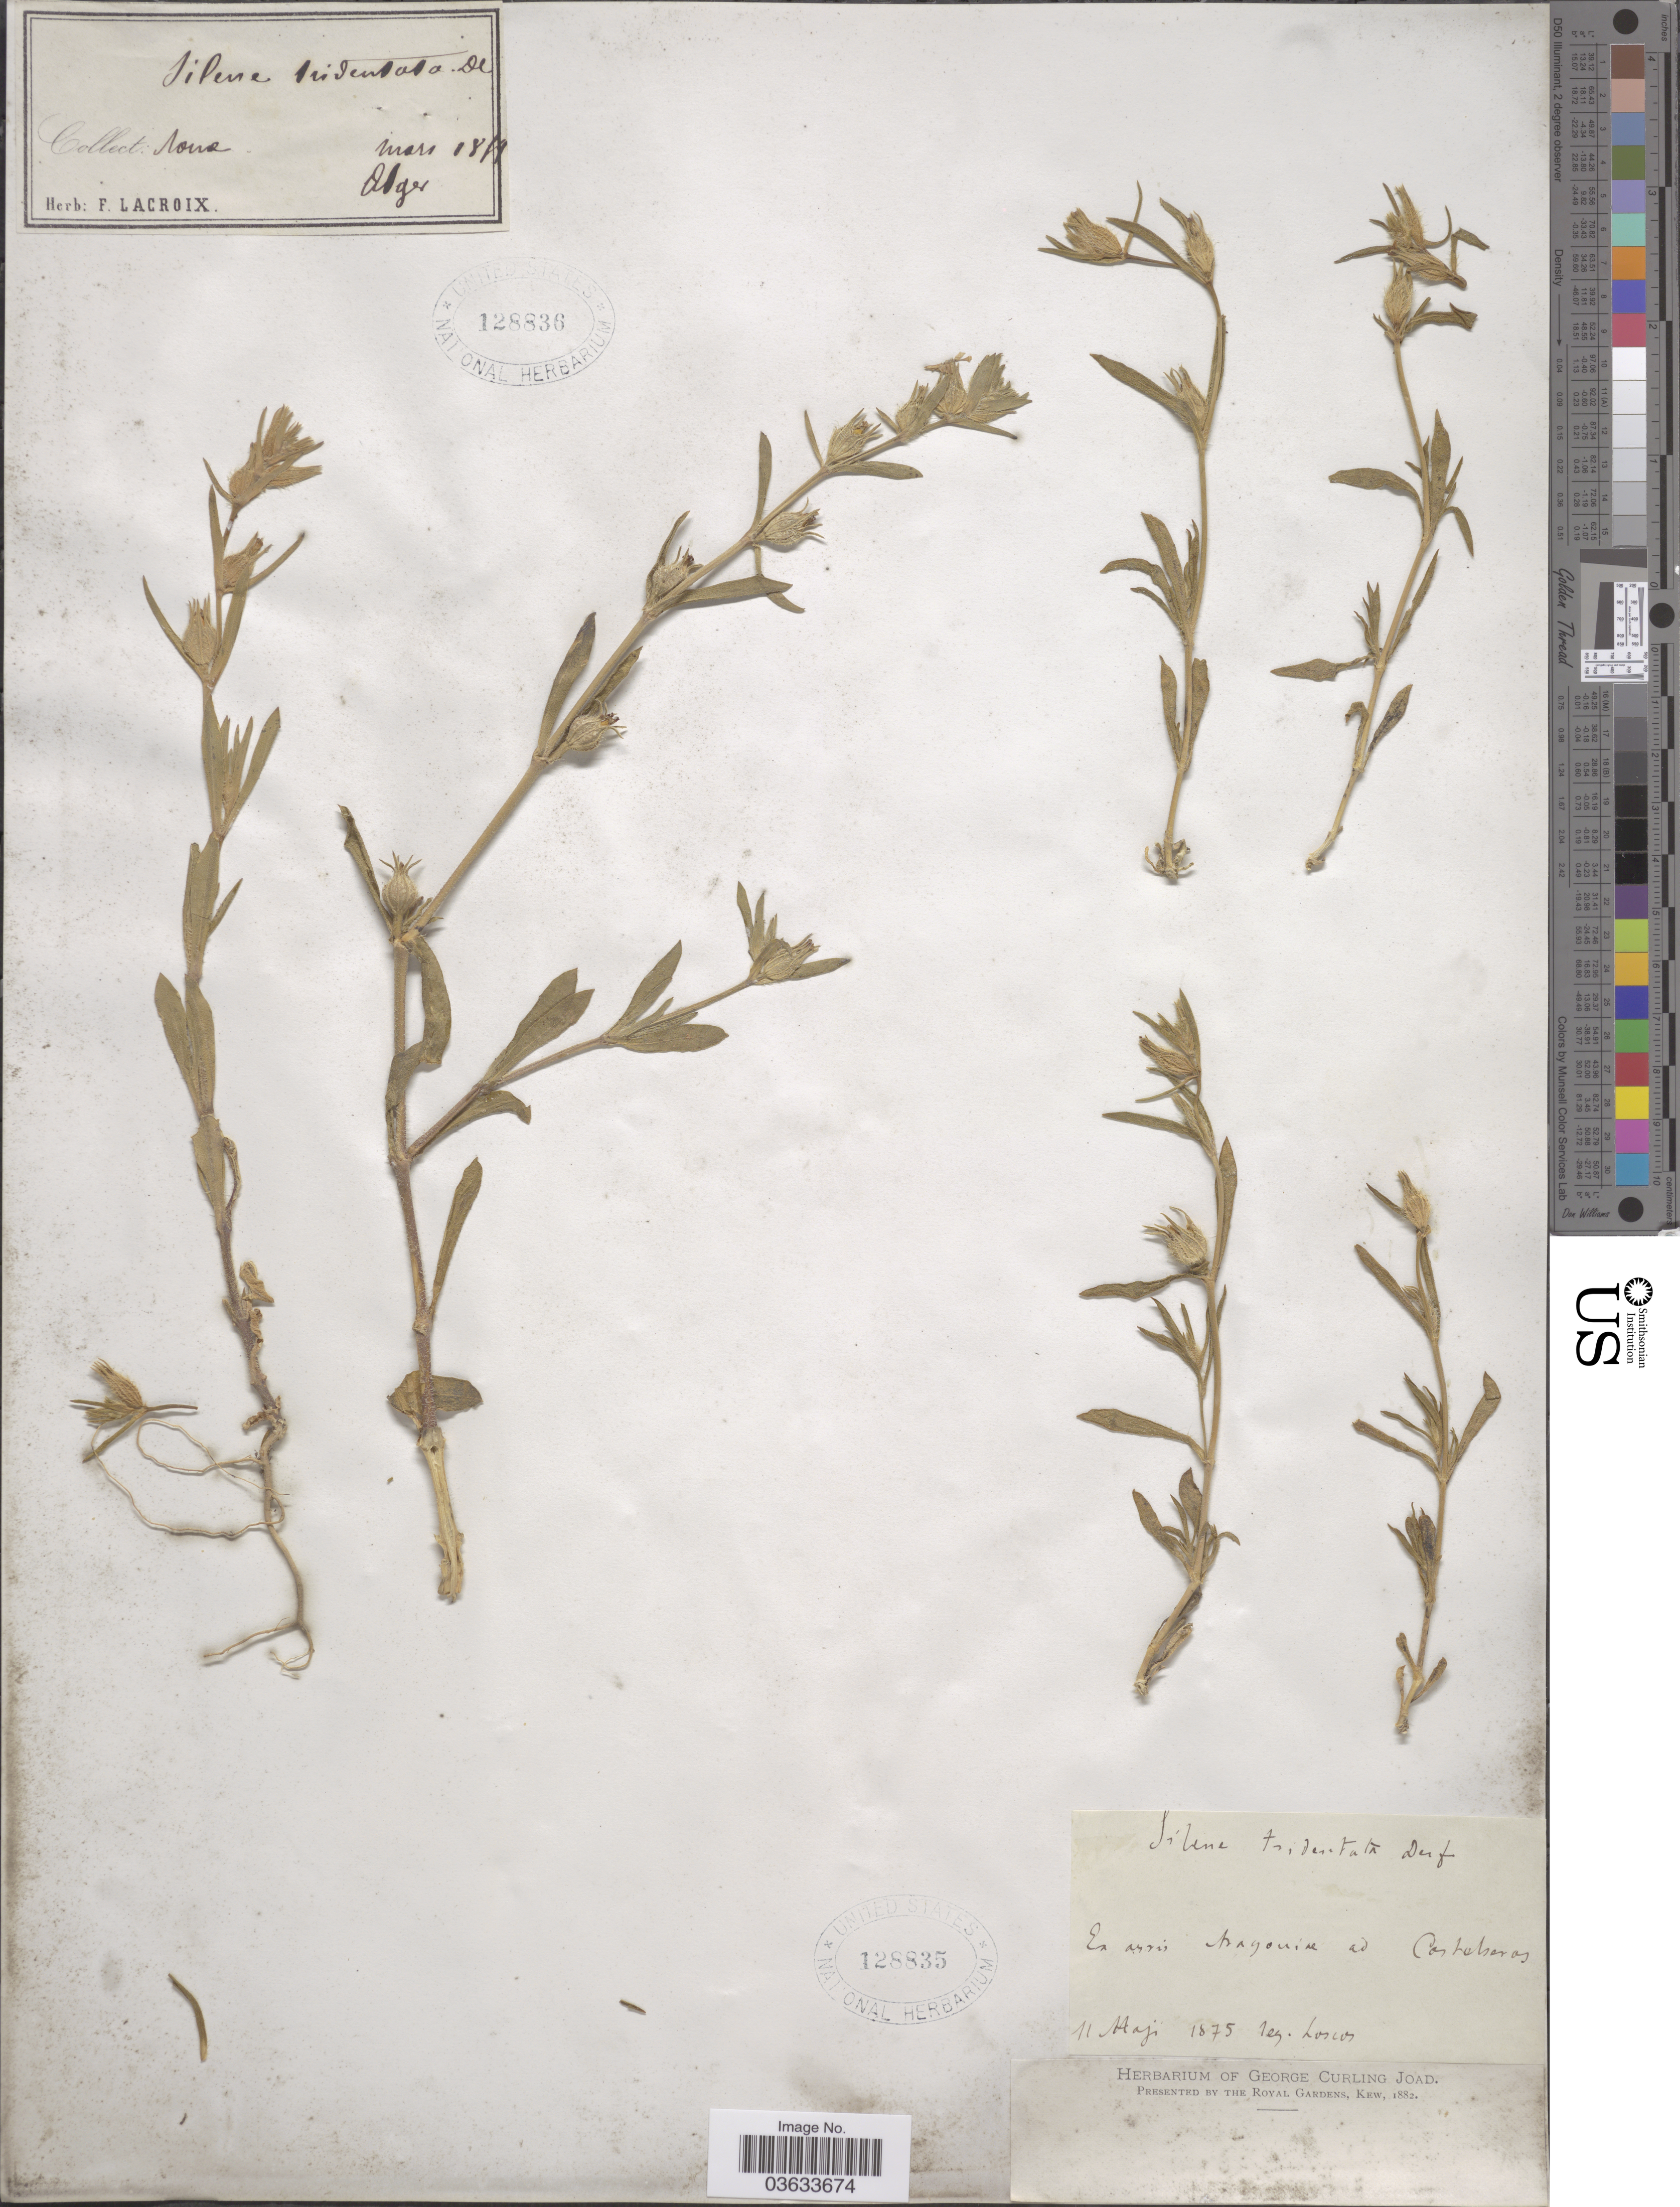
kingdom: Plantae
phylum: Tracheophyta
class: Magnoliopsida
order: Caryophyllales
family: Caryophyllaceae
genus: Silene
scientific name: Silene tridentata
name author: Desf.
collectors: F. Lacroix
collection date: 1879-03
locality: Roue [interpreted].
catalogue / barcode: US 128836-2